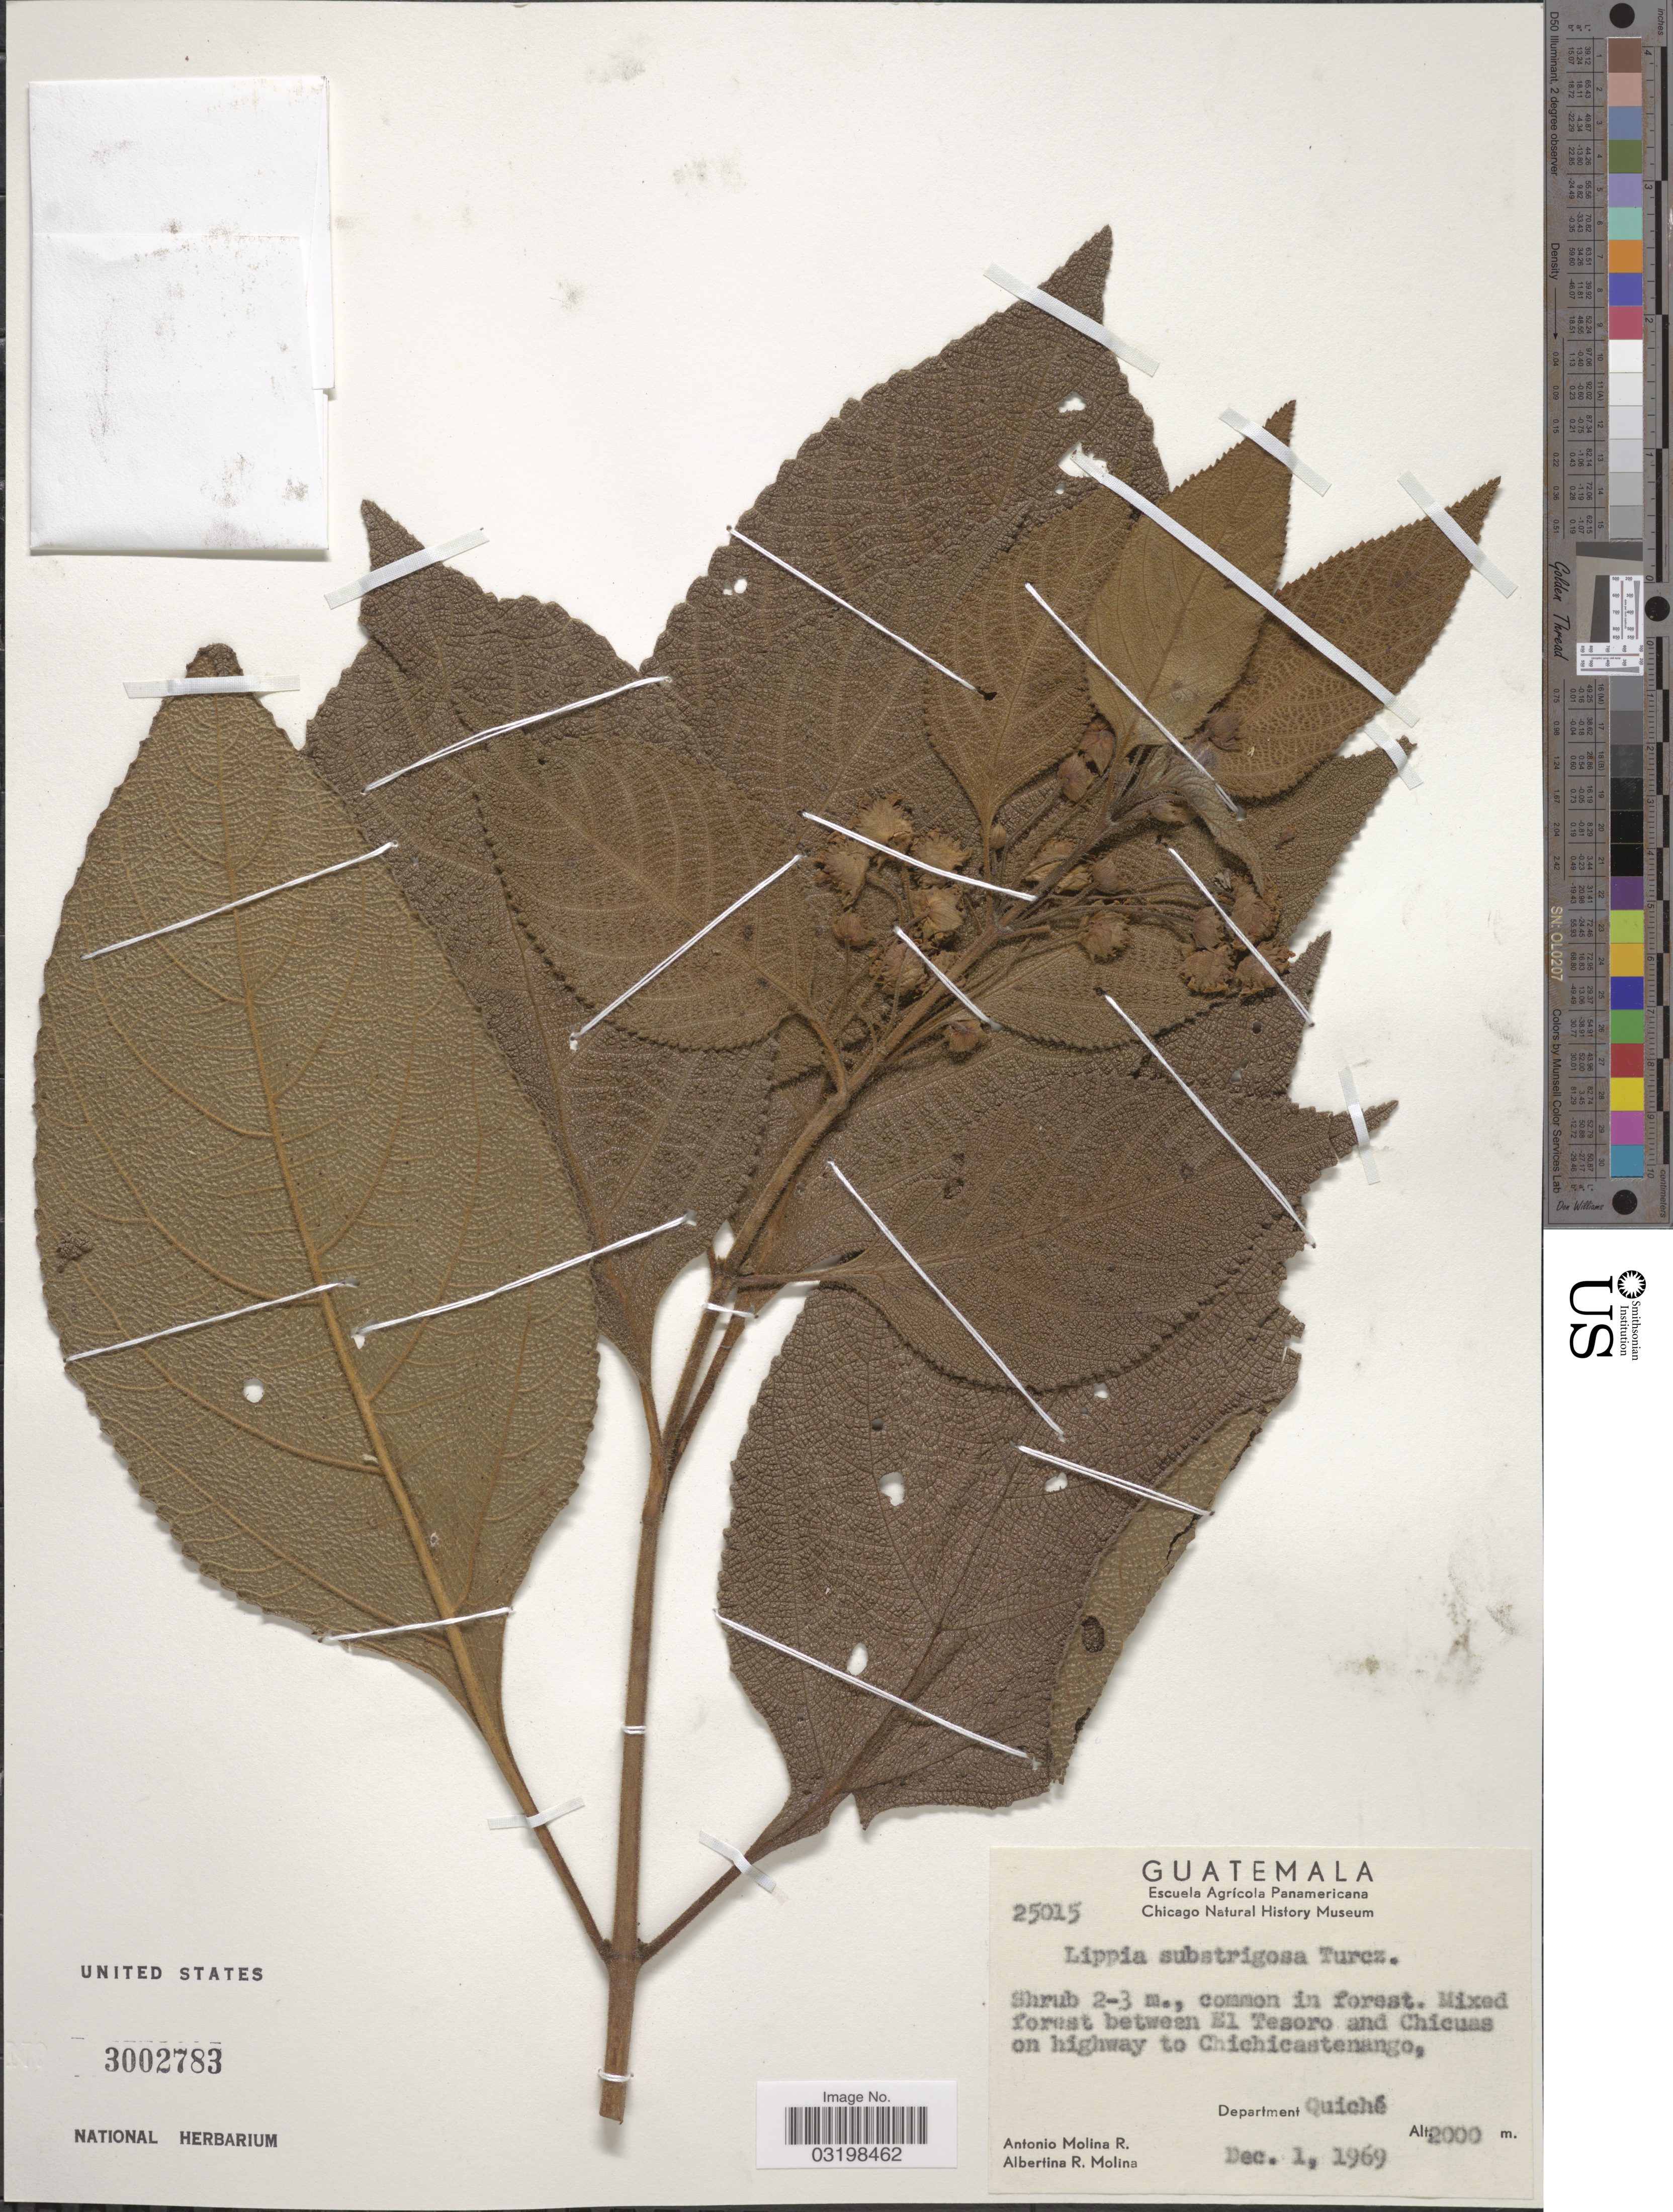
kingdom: Plantae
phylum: Tracheophyta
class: Magnoliopsida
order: Lamiales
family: Verbenaceae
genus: Lippia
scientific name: Lippia umbellata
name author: Cav.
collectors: A. Molina R. & A. R. Molina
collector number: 25015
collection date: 1969-12-01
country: Guatemala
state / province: El Quiché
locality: Mixed forest between El Tesoro and Chicuas on highway to Chichicastenango. Department Quiché.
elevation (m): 2000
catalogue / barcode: US 3002783